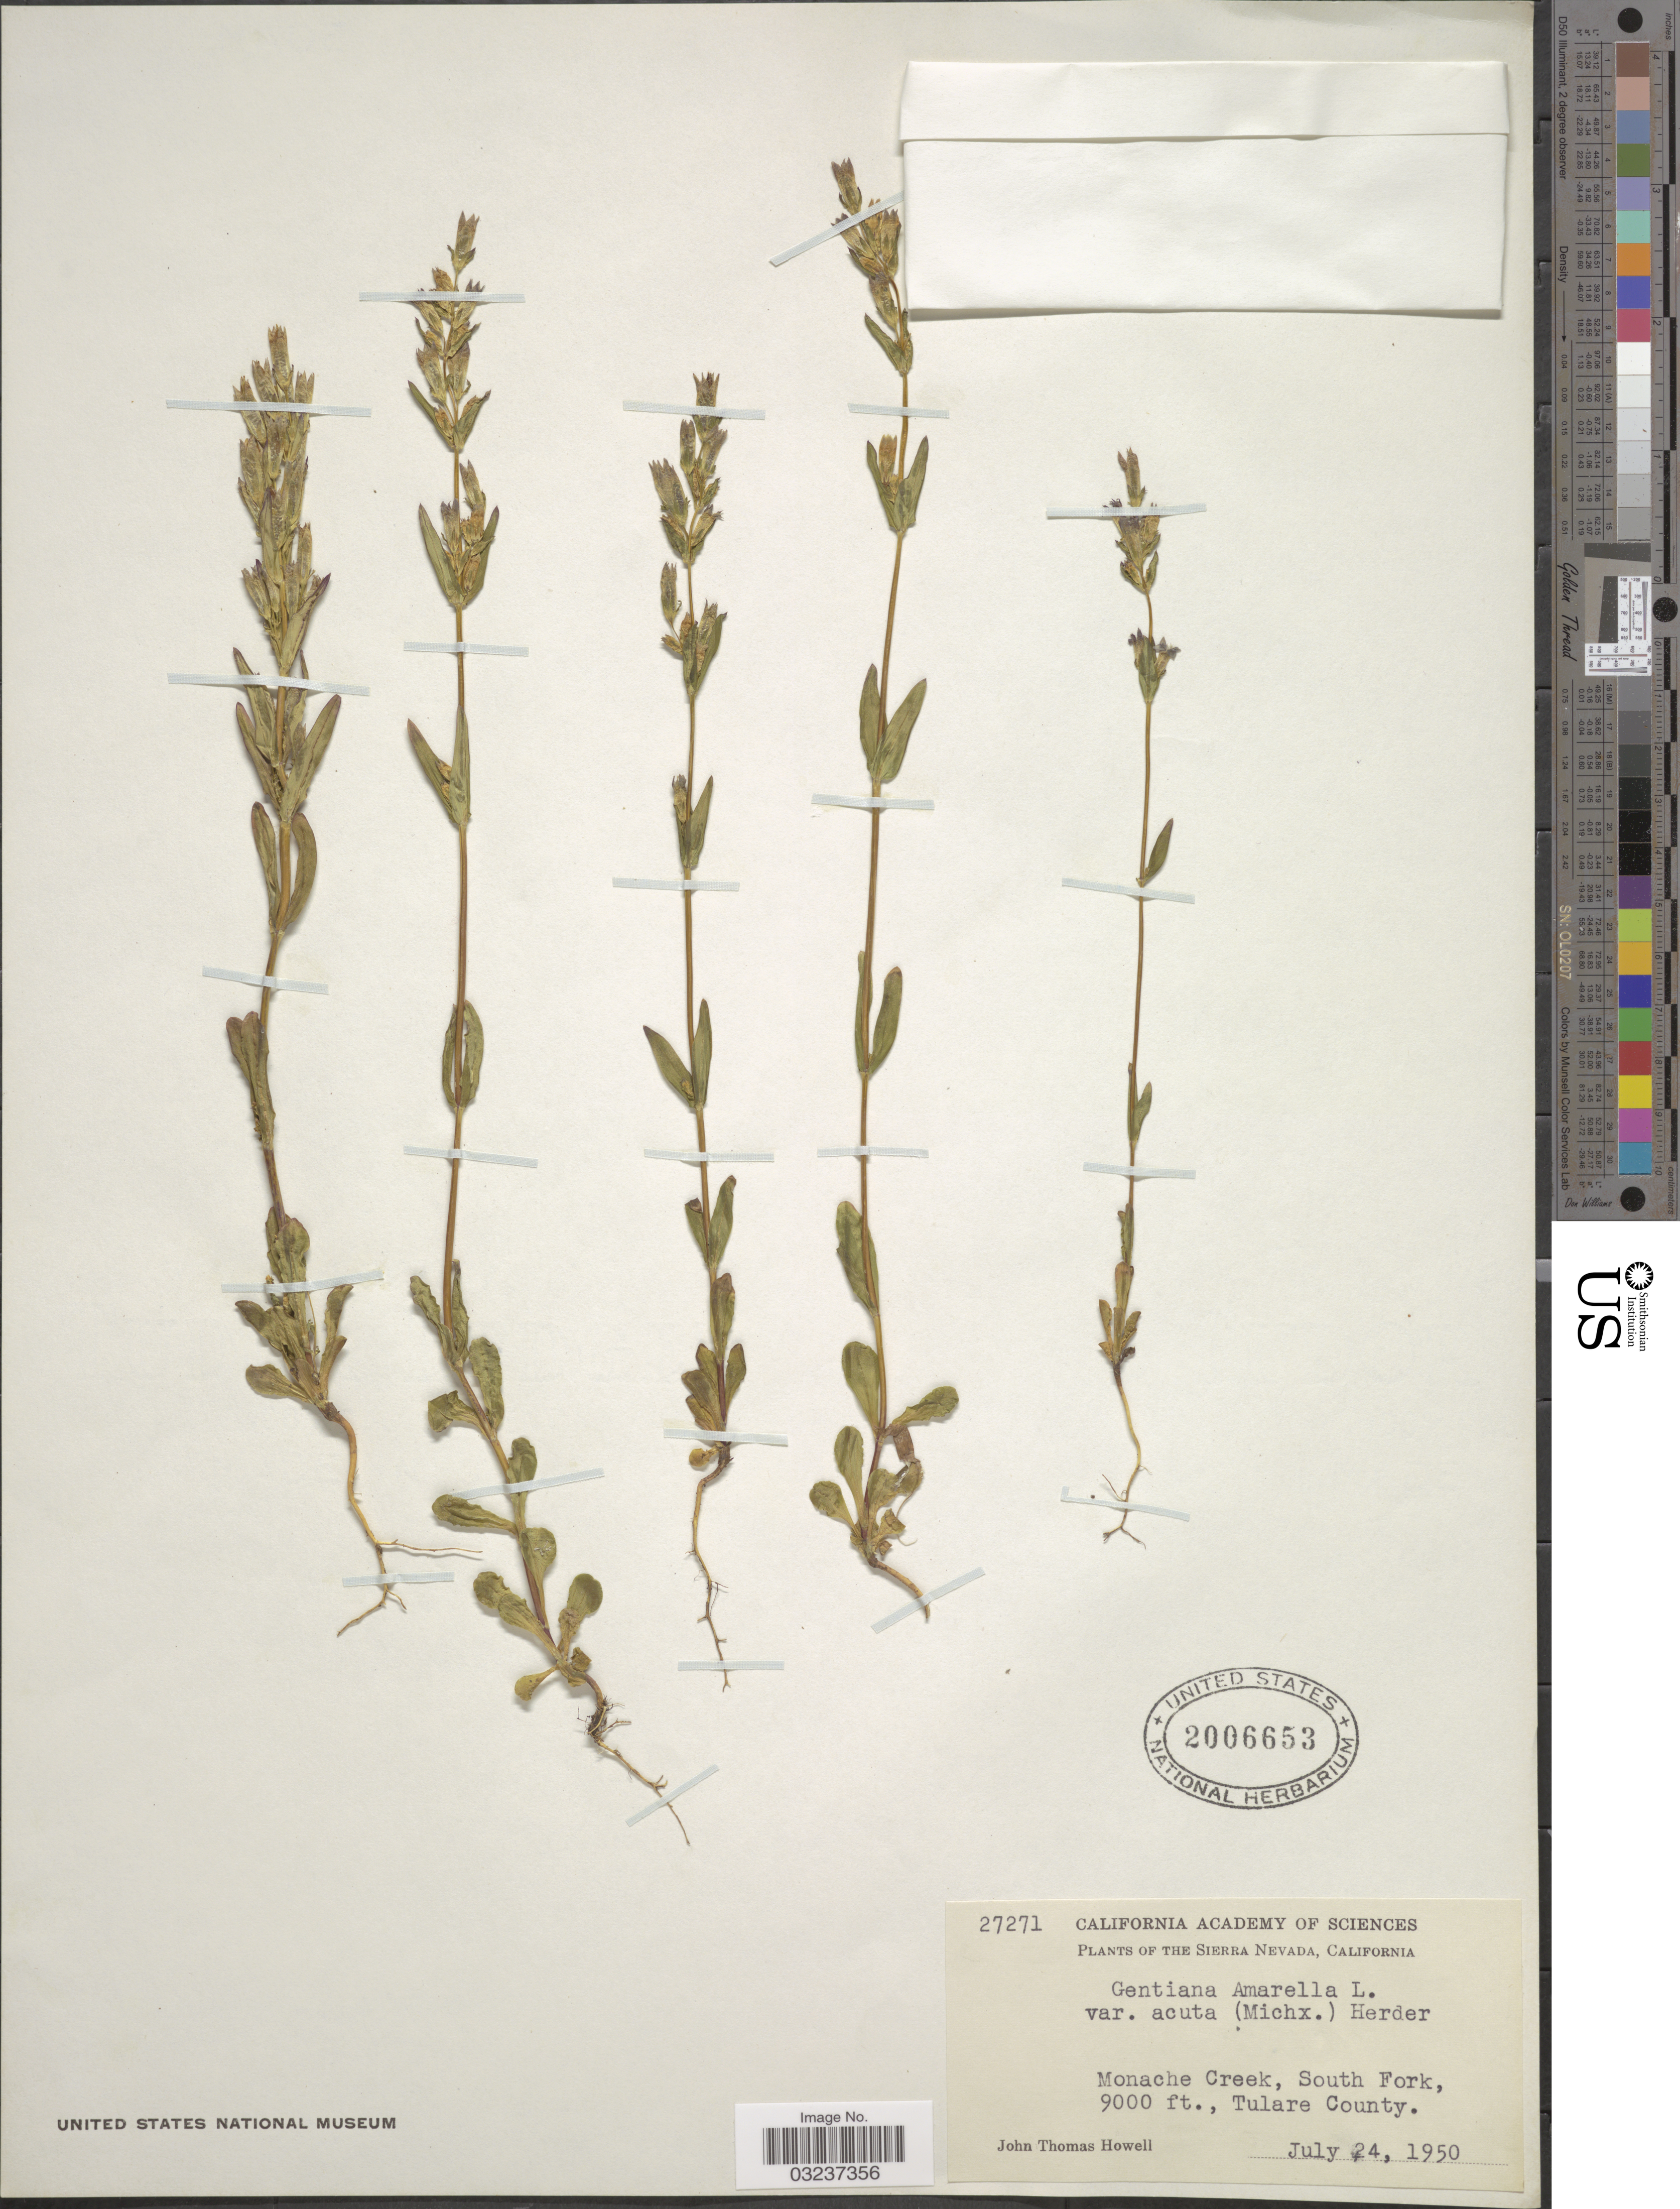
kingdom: Plantae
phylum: Tracheophyta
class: Magnoliopsida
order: Gentianales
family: Gentianaceae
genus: Gentianella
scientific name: Gentianella amarella subsp. acuta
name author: (Michx.) J.M. Gillett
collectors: J. T. Howell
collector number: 27271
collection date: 1950-07-24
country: United States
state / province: California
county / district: Tulare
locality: The Sierra Nevada. Monache Creek, South Fork, Tulare County.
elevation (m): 2743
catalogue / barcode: US 2006653